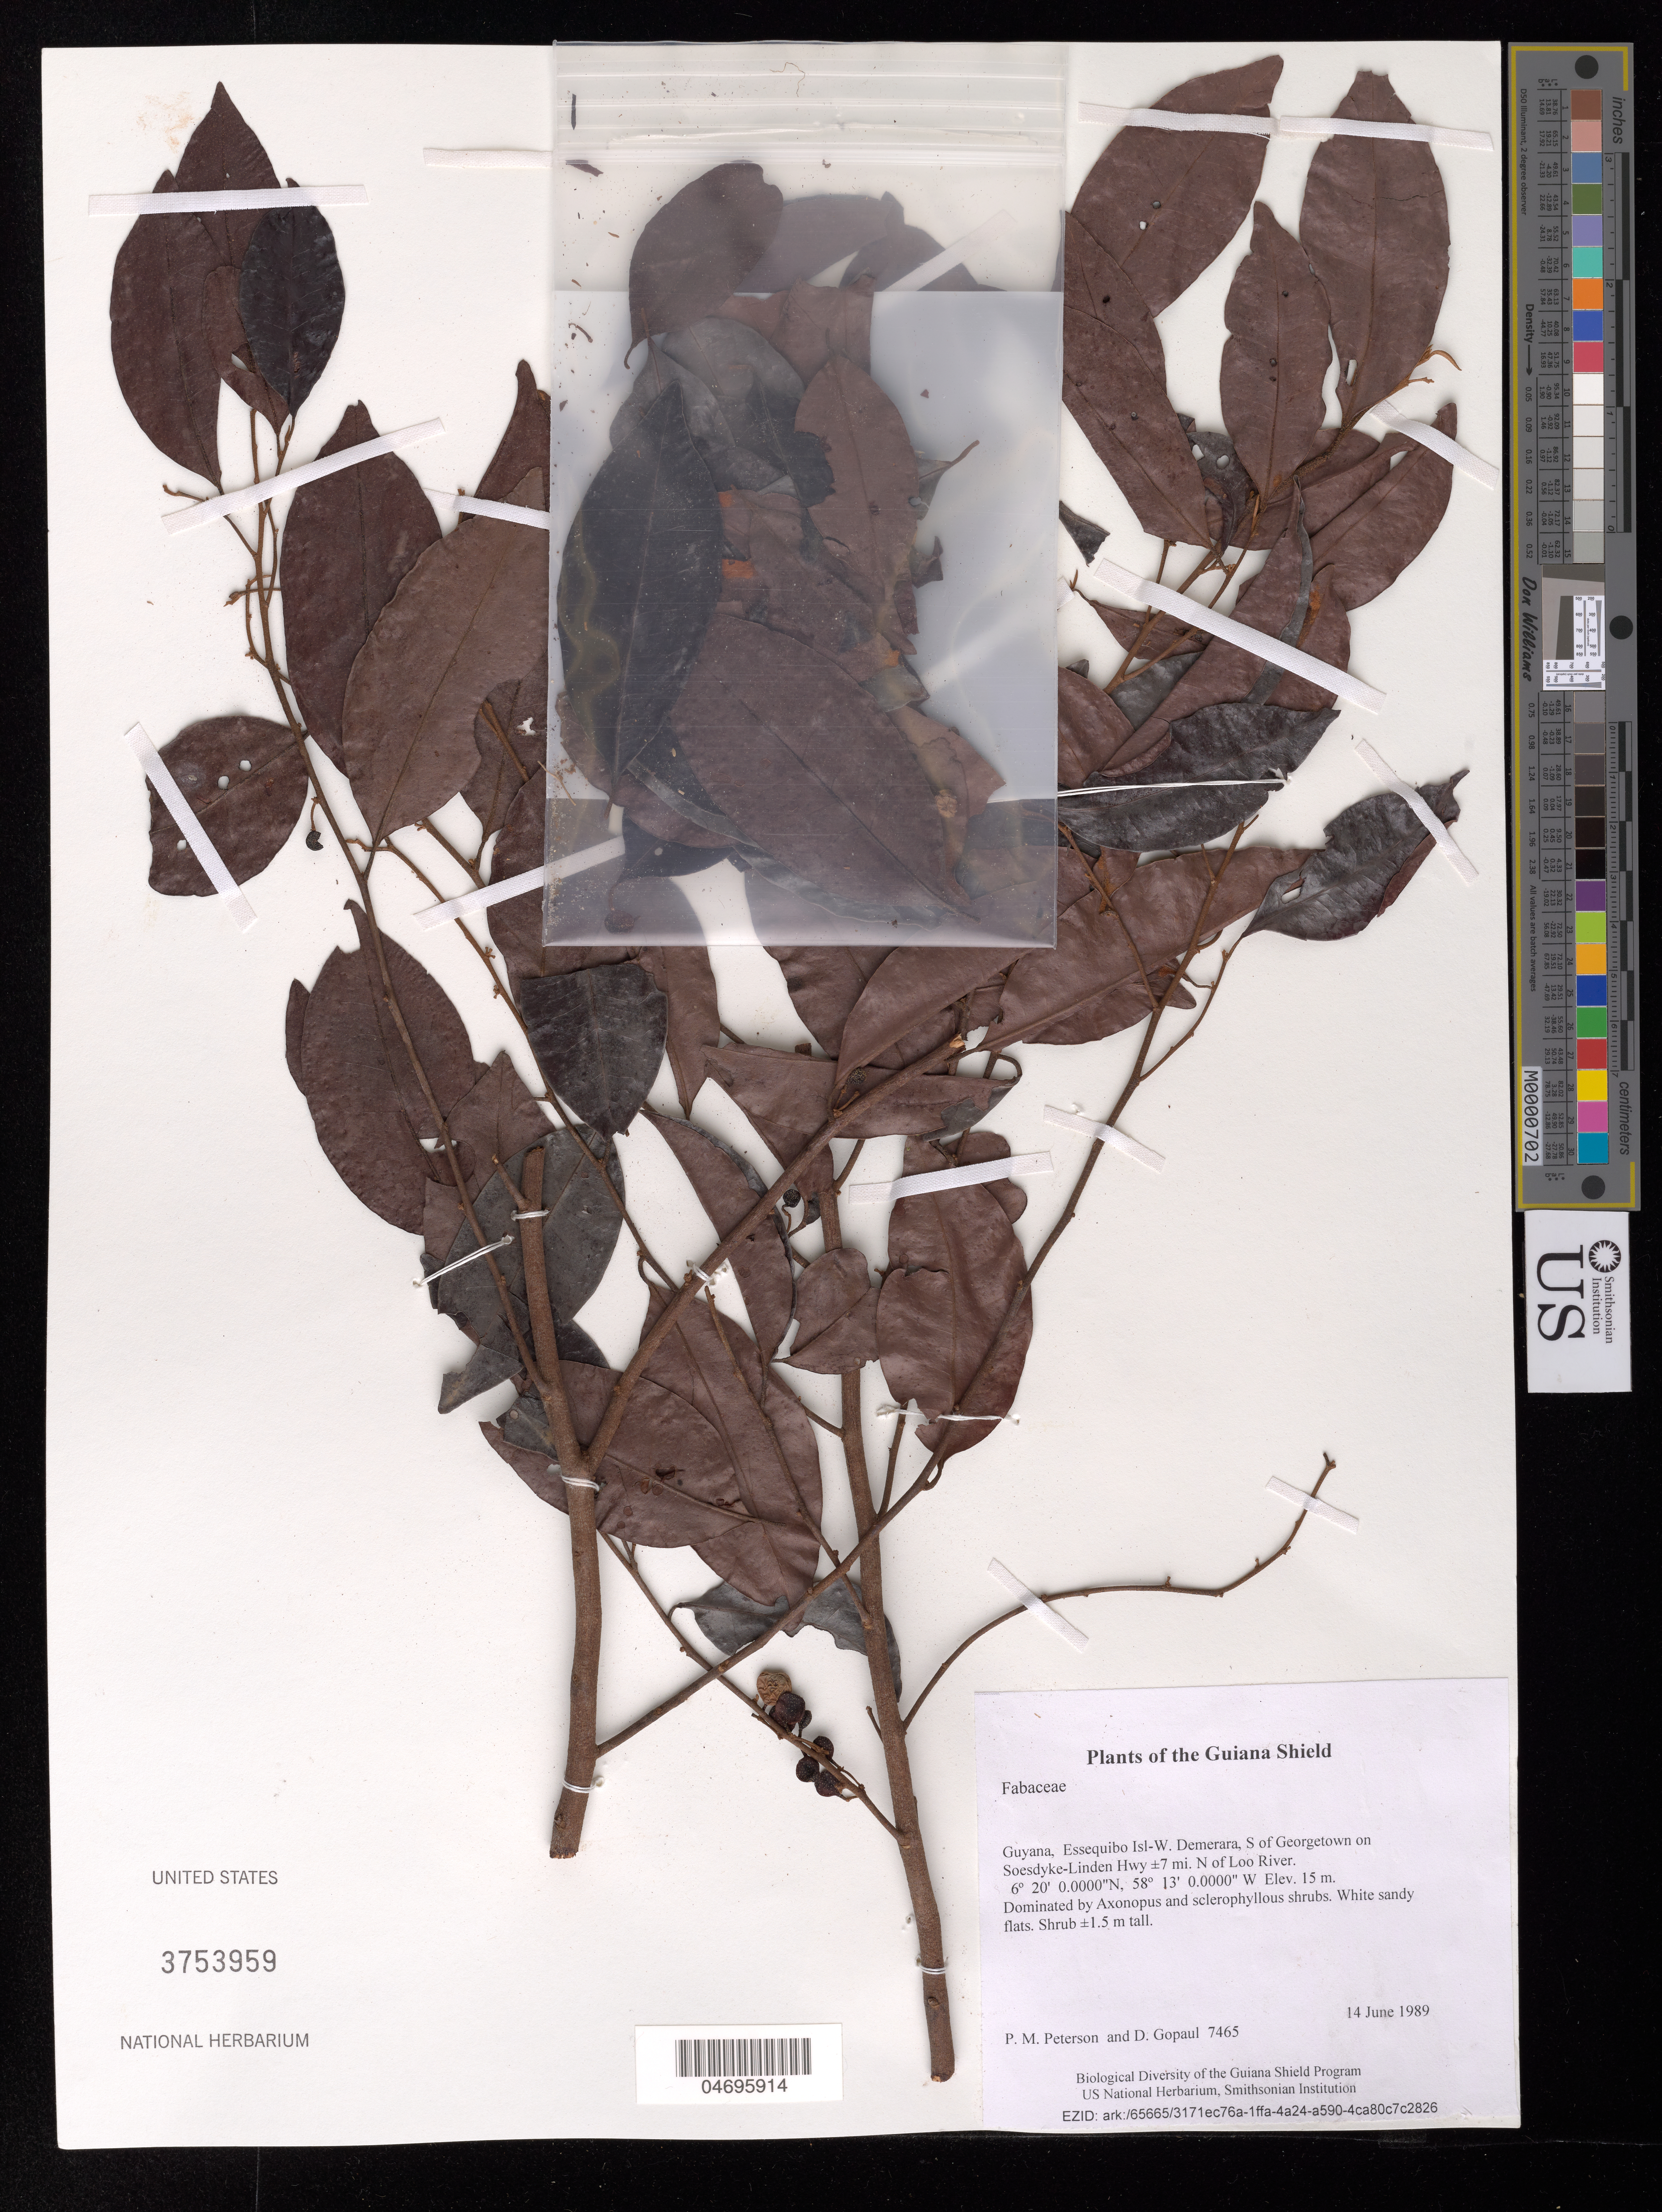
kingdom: Plantae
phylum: Tracheophyta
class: Magnoliopsida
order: Malpighiales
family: Peraceae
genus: Pera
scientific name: Pera sp.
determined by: Londoño-Echeverri, Y.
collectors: P. M. Peterson & D. Gopaul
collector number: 7465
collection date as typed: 14 June 1989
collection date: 1989-06-14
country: Guyana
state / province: Essequibo Isl-W. Demerara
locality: S of Georgetown on Soesdyke-Linden Hwy ±7 mi. N of Loo River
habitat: Dominated by Axonopus and sclerophyllous shrubs. White sandy flats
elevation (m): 15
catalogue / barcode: US 3753959